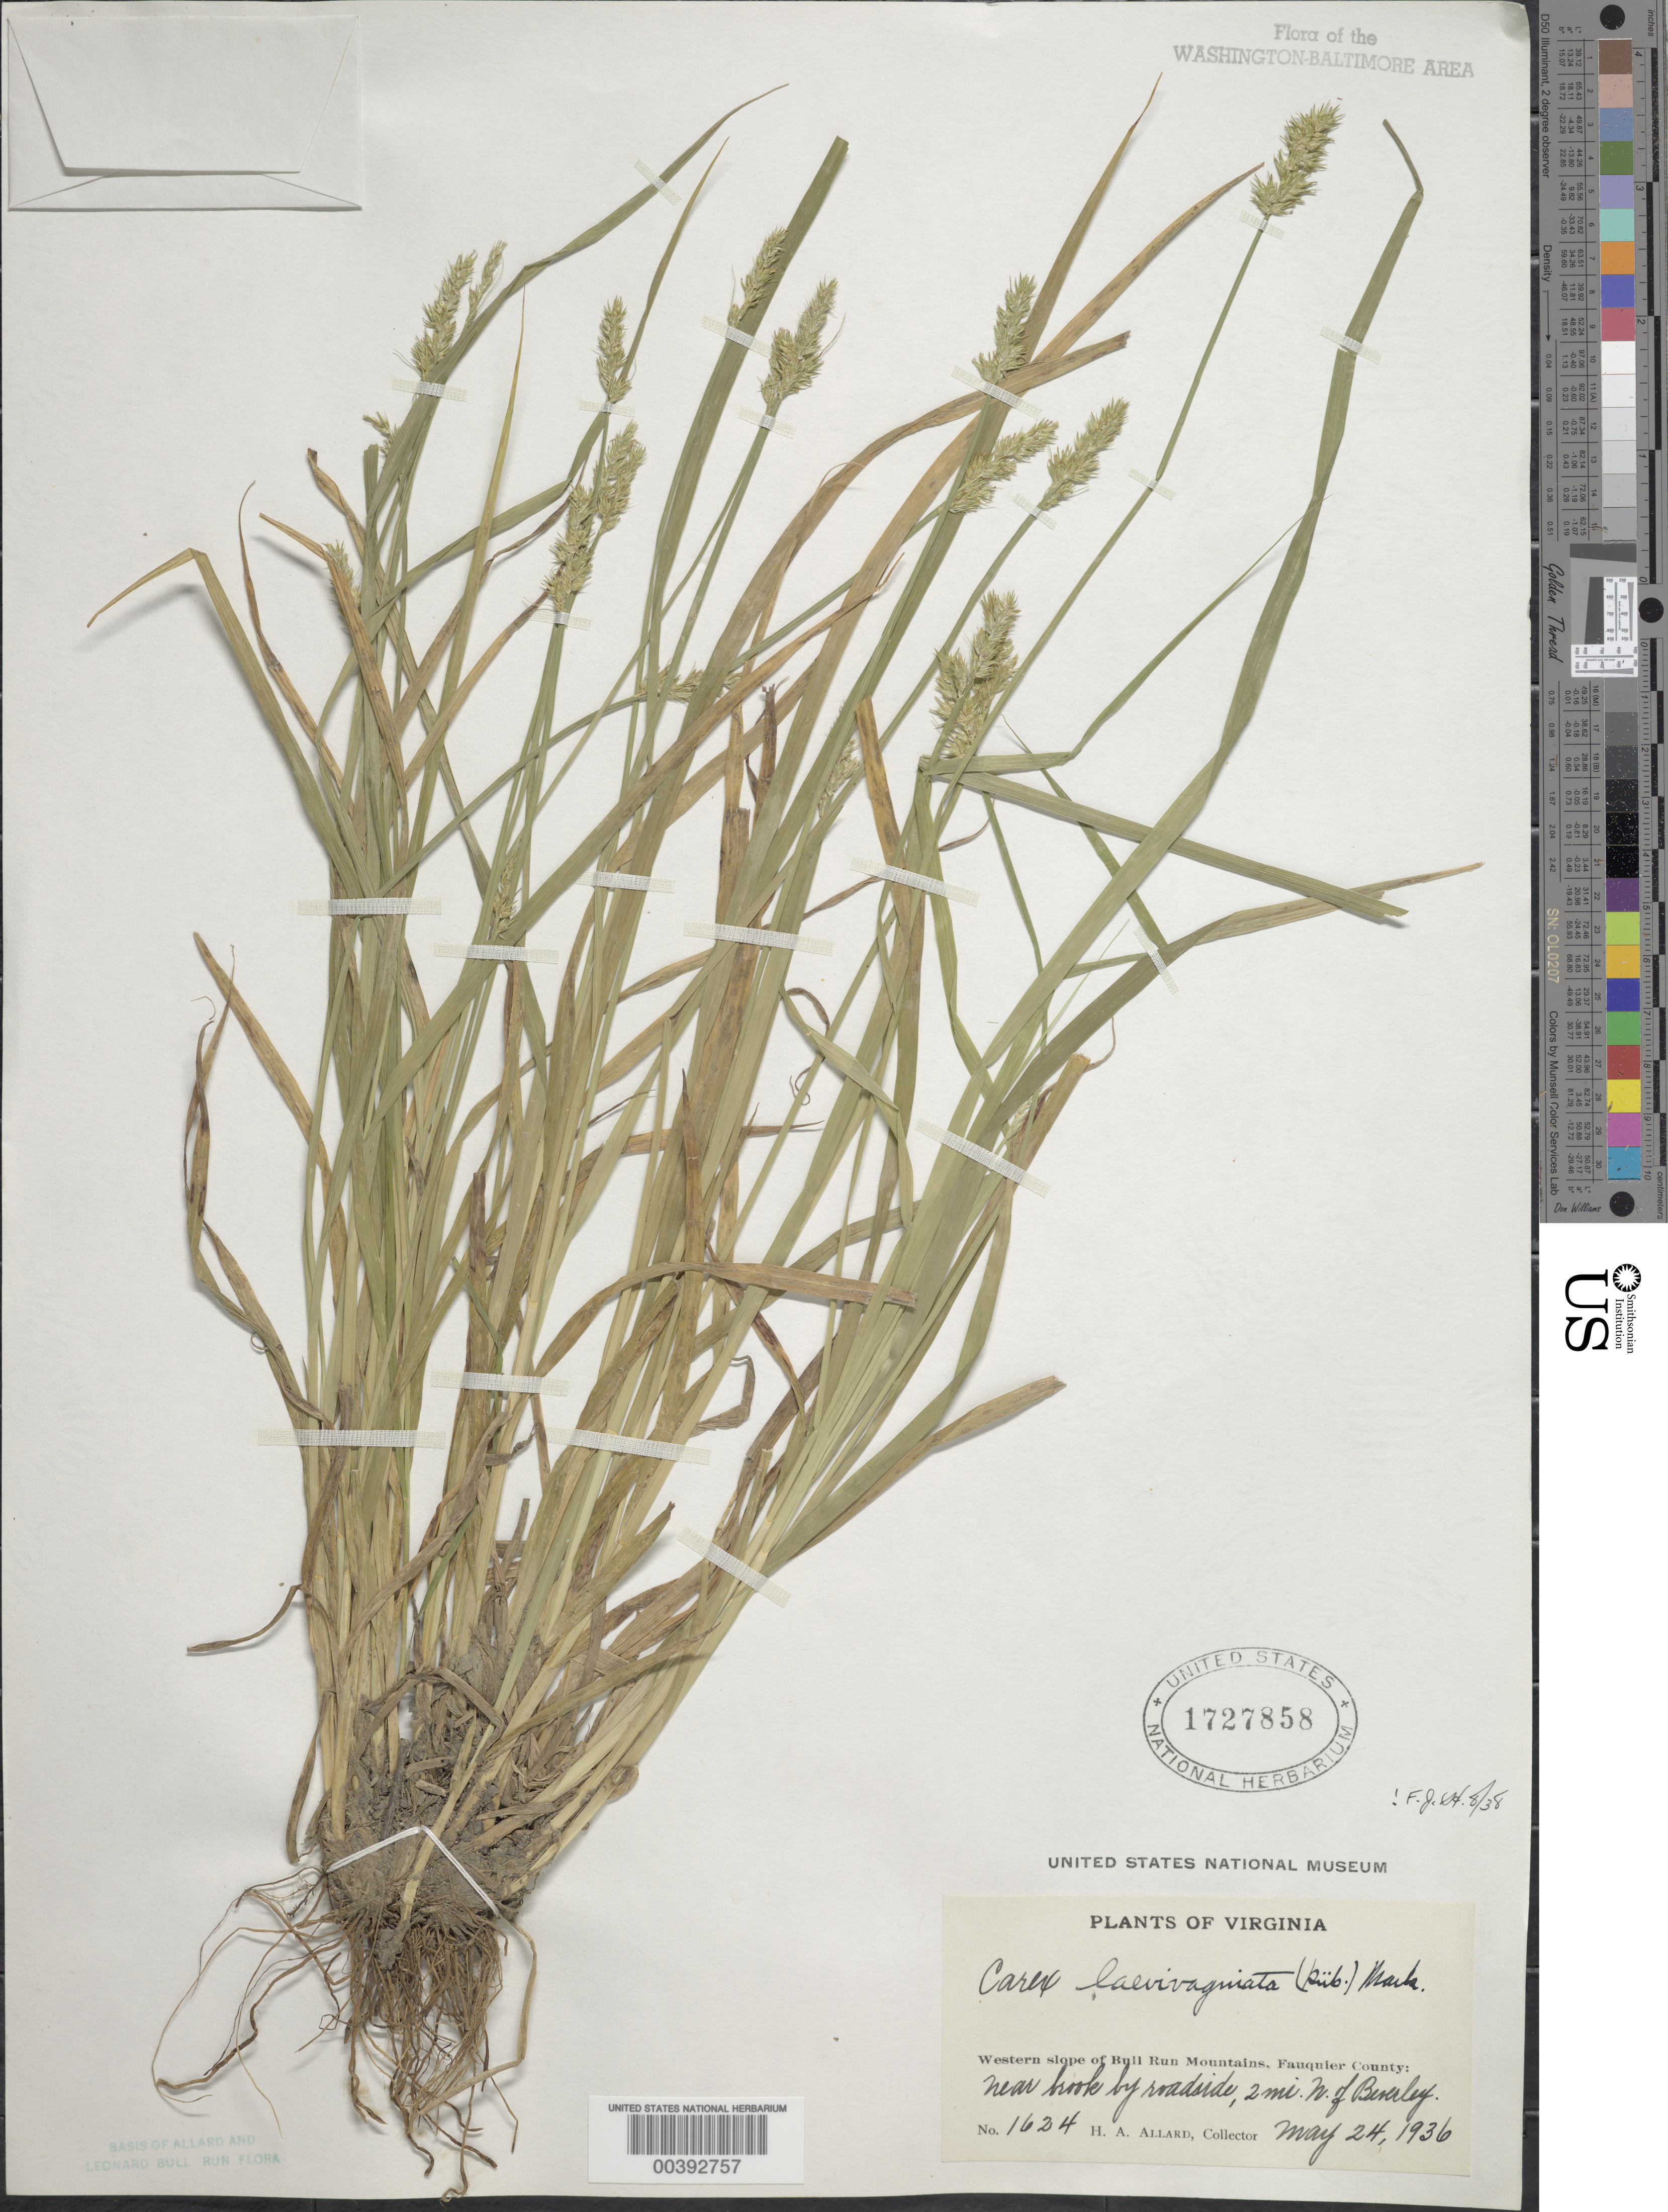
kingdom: Plantae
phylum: Tracheophyta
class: Liliopsida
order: Poales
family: Cyperaceae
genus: Carex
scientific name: Carex laevivaginata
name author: (Kük.) Mack.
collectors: H. A. Allard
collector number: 1624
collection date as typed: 24 May 1936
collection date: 1936-05-24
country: United States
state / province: Virginia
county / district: Fauquier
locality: North of Beverley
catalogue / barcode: US 1727858